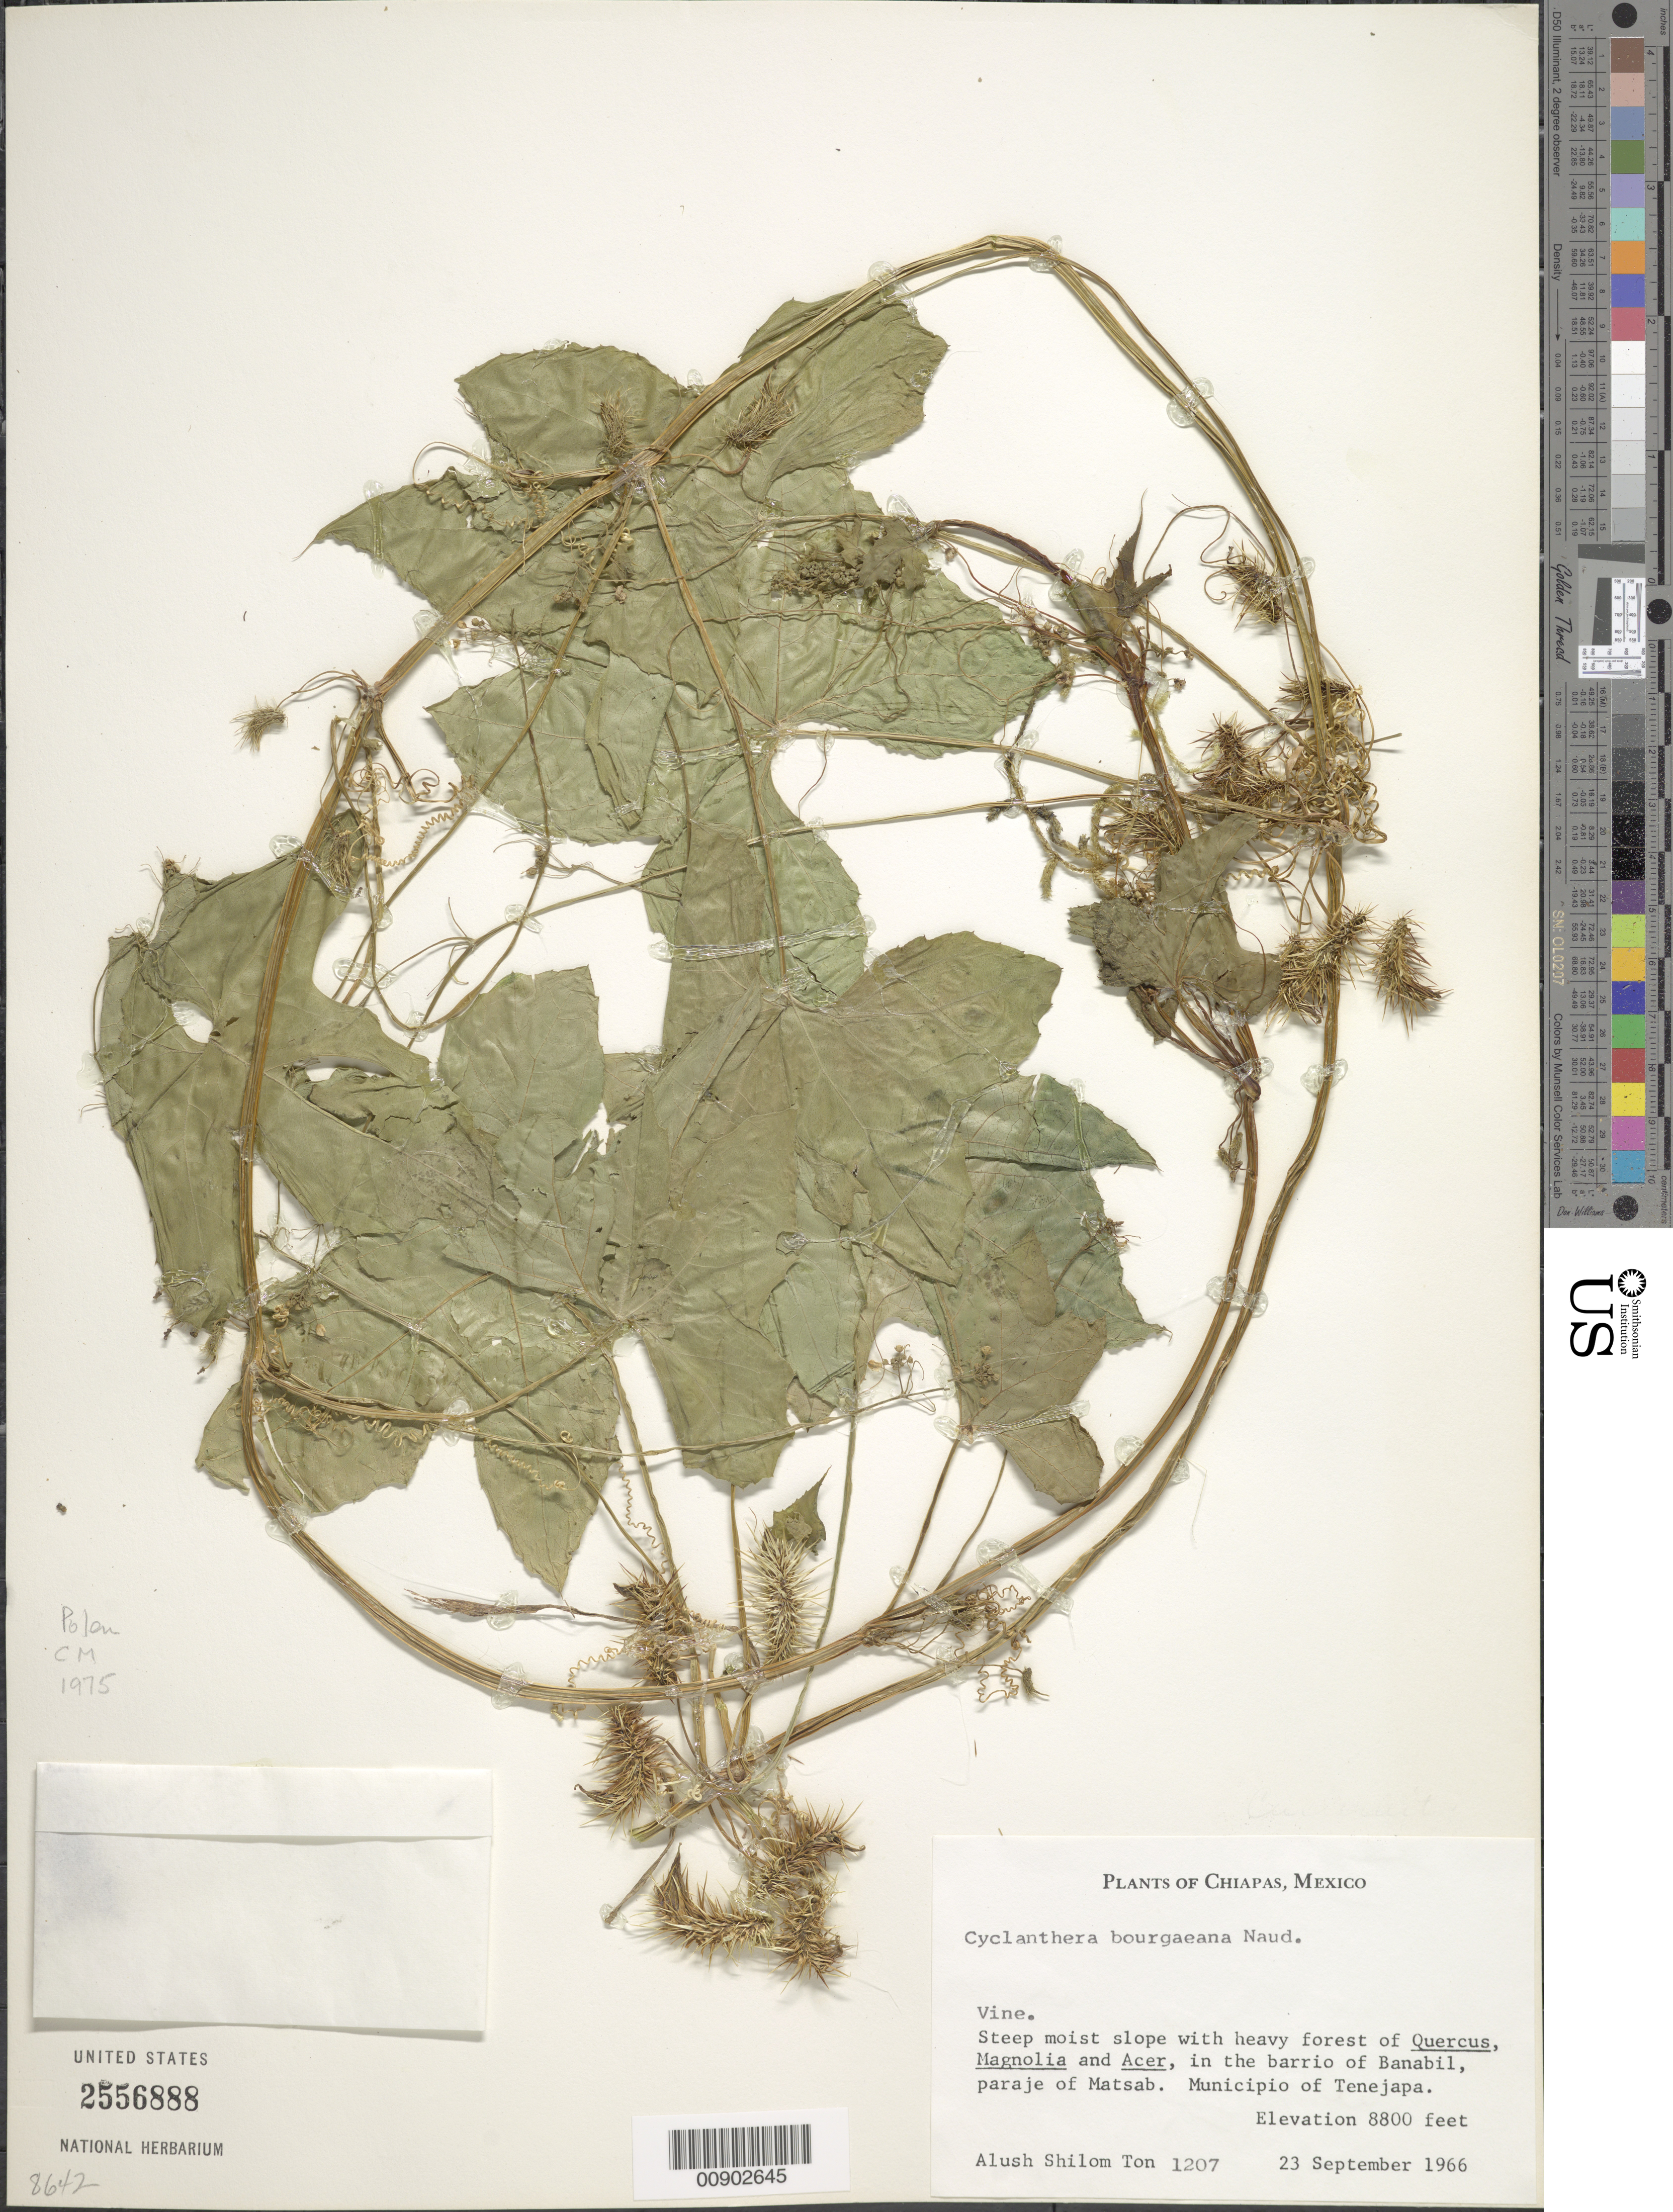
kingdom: Plantae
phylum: Tracheophyta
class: Magnoliopsida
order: Cucurbitales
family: Cucurbitaceae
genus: Cyclanthera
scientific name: Cyclanthera bourgaeana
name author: Naudin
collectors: A. Shilom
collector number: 1207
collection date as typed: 23 Sep 1966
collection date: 1966-09-23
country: Mexico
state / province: Chiapas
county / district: Tenejapa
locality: Barrio of Banabil, paraje of Matsab, Municipio of Tenejapa.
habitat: Steep moist slope with heavy forest of Quercus, Magnolia and Acer.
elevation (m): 2682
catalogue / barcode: US 2556888